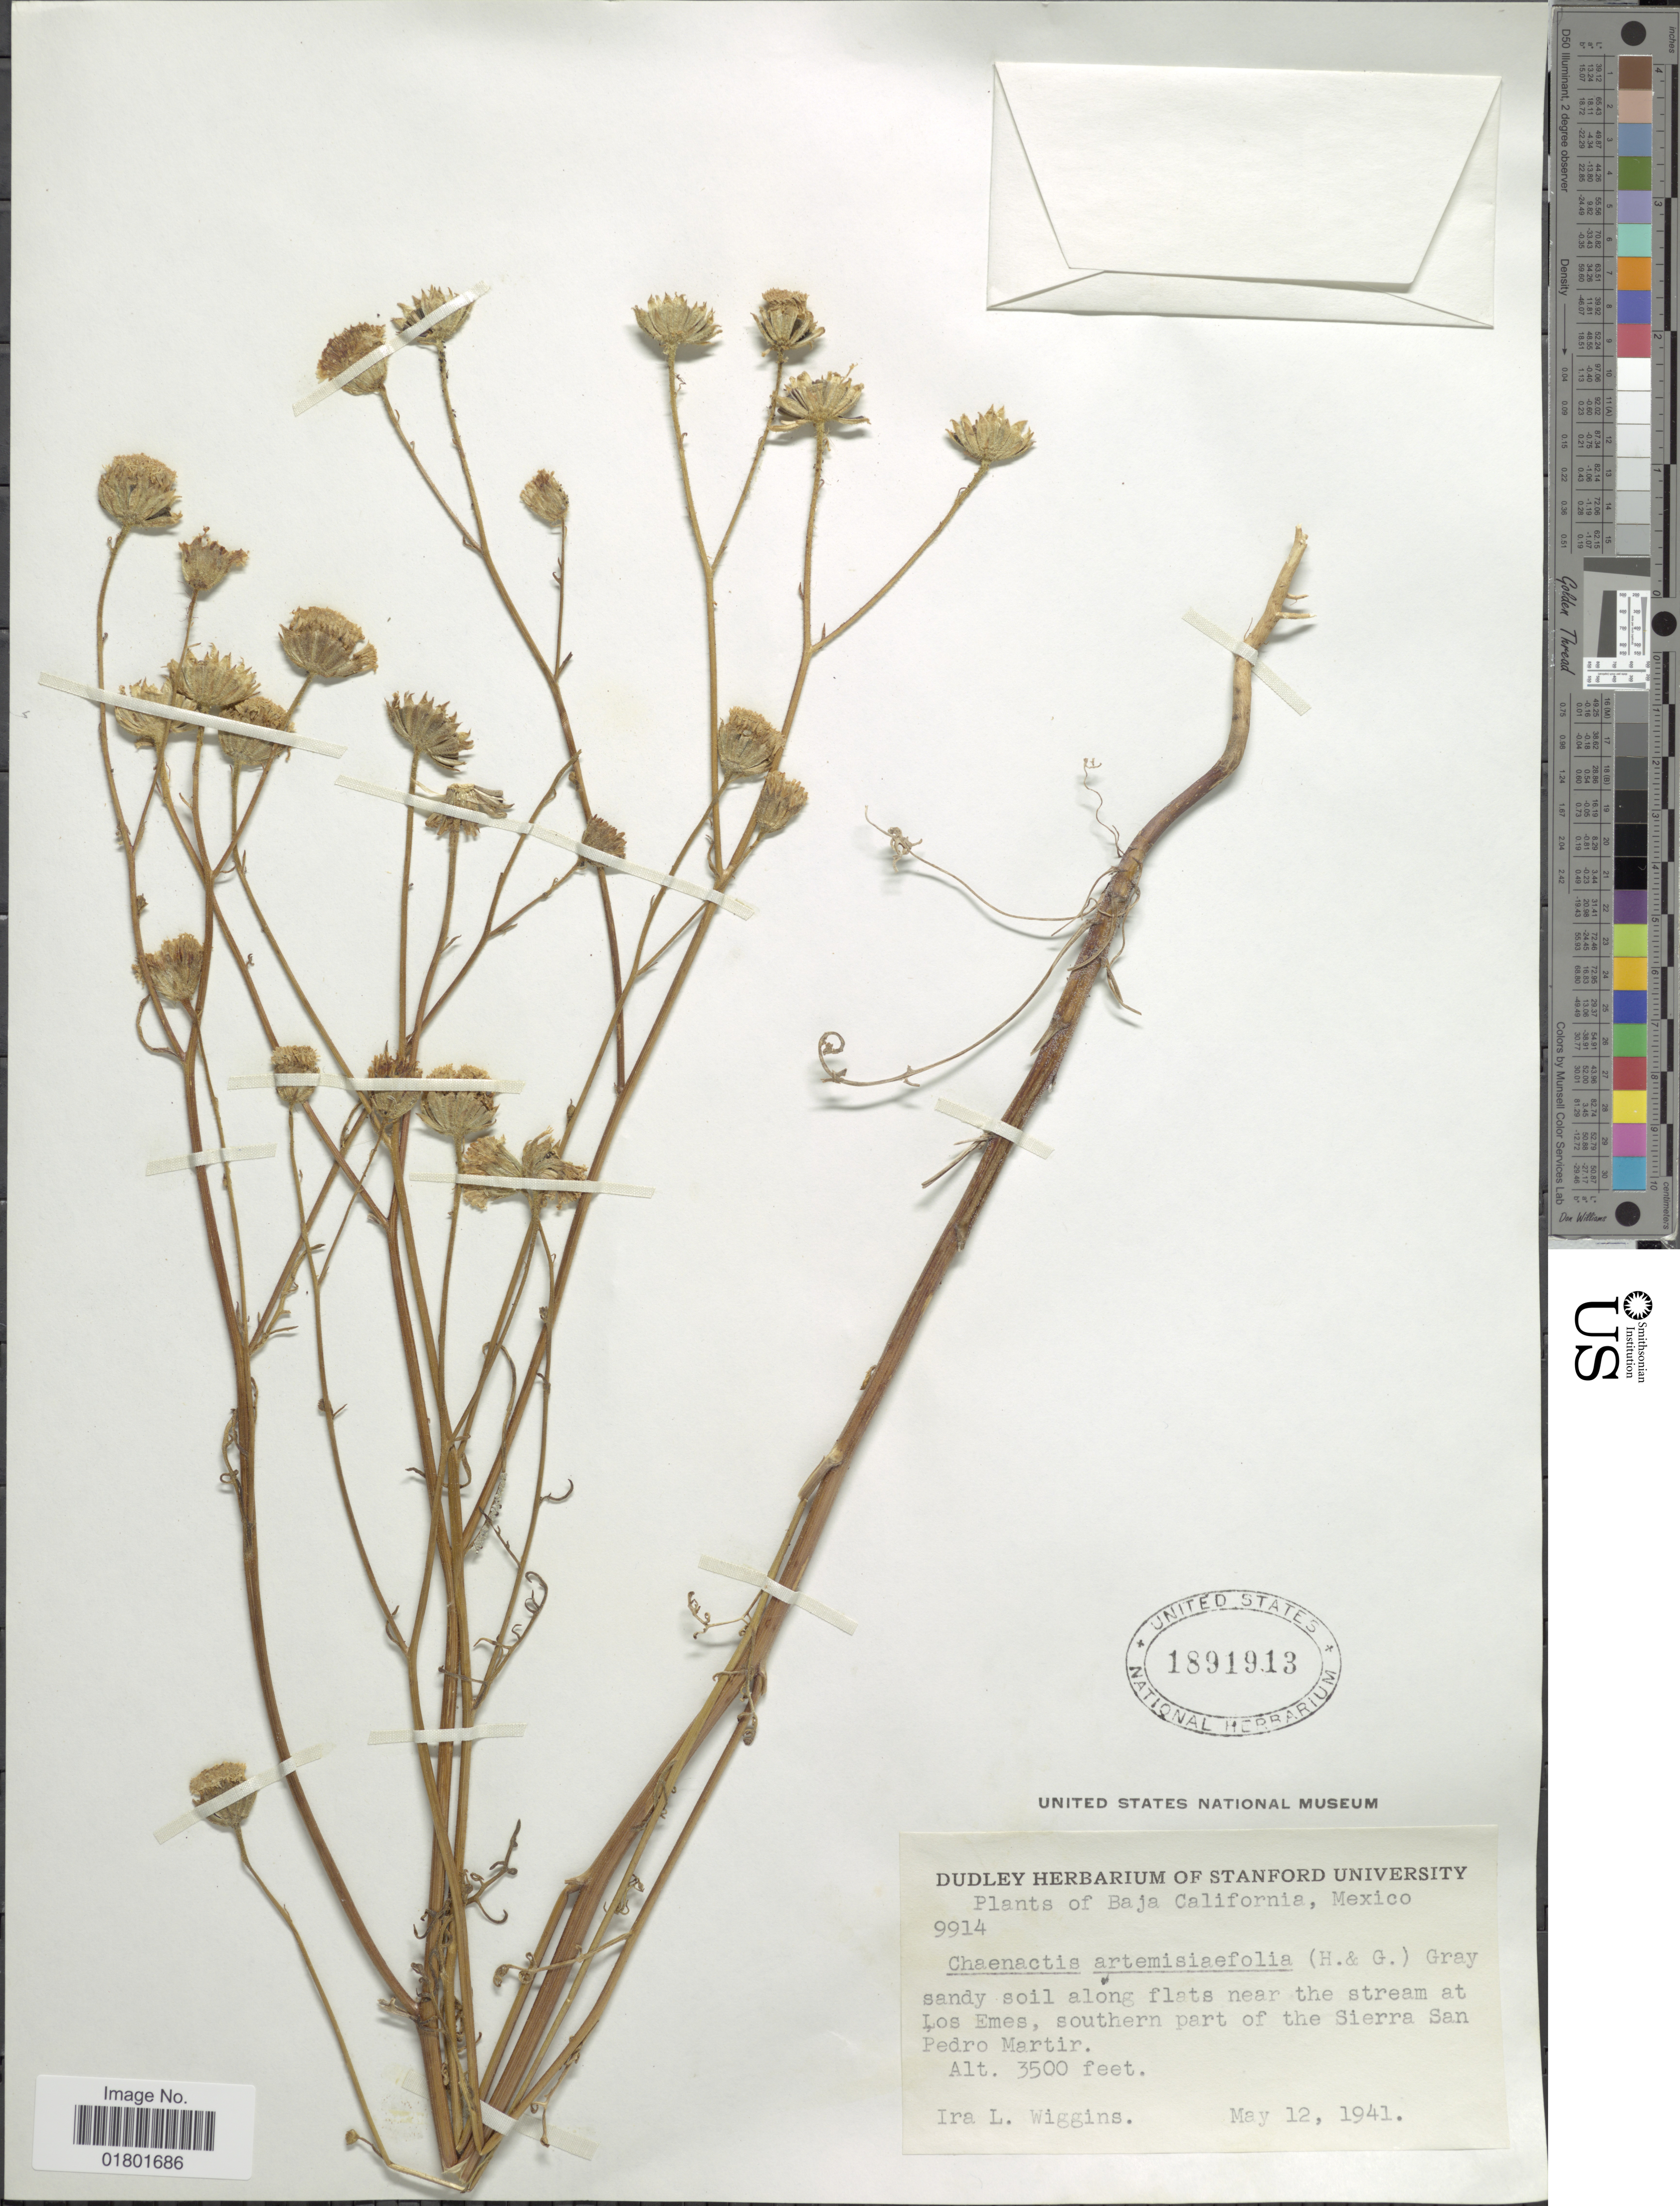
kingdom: Plantae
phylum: Tracheophyta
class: Magnoliopsida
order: Asterales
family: Asteraceae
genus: Chaenactis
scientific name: Chaenactis artemisiifolia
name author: A. Gray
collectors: I. L. Wiggins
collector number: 9914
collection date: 1941-05-12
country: Mexico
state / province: Baja California Sur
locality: Near the stream at Los Emes, southern part of the Sierra San Pedro Martir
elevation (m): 1067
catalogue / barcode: US 1891913